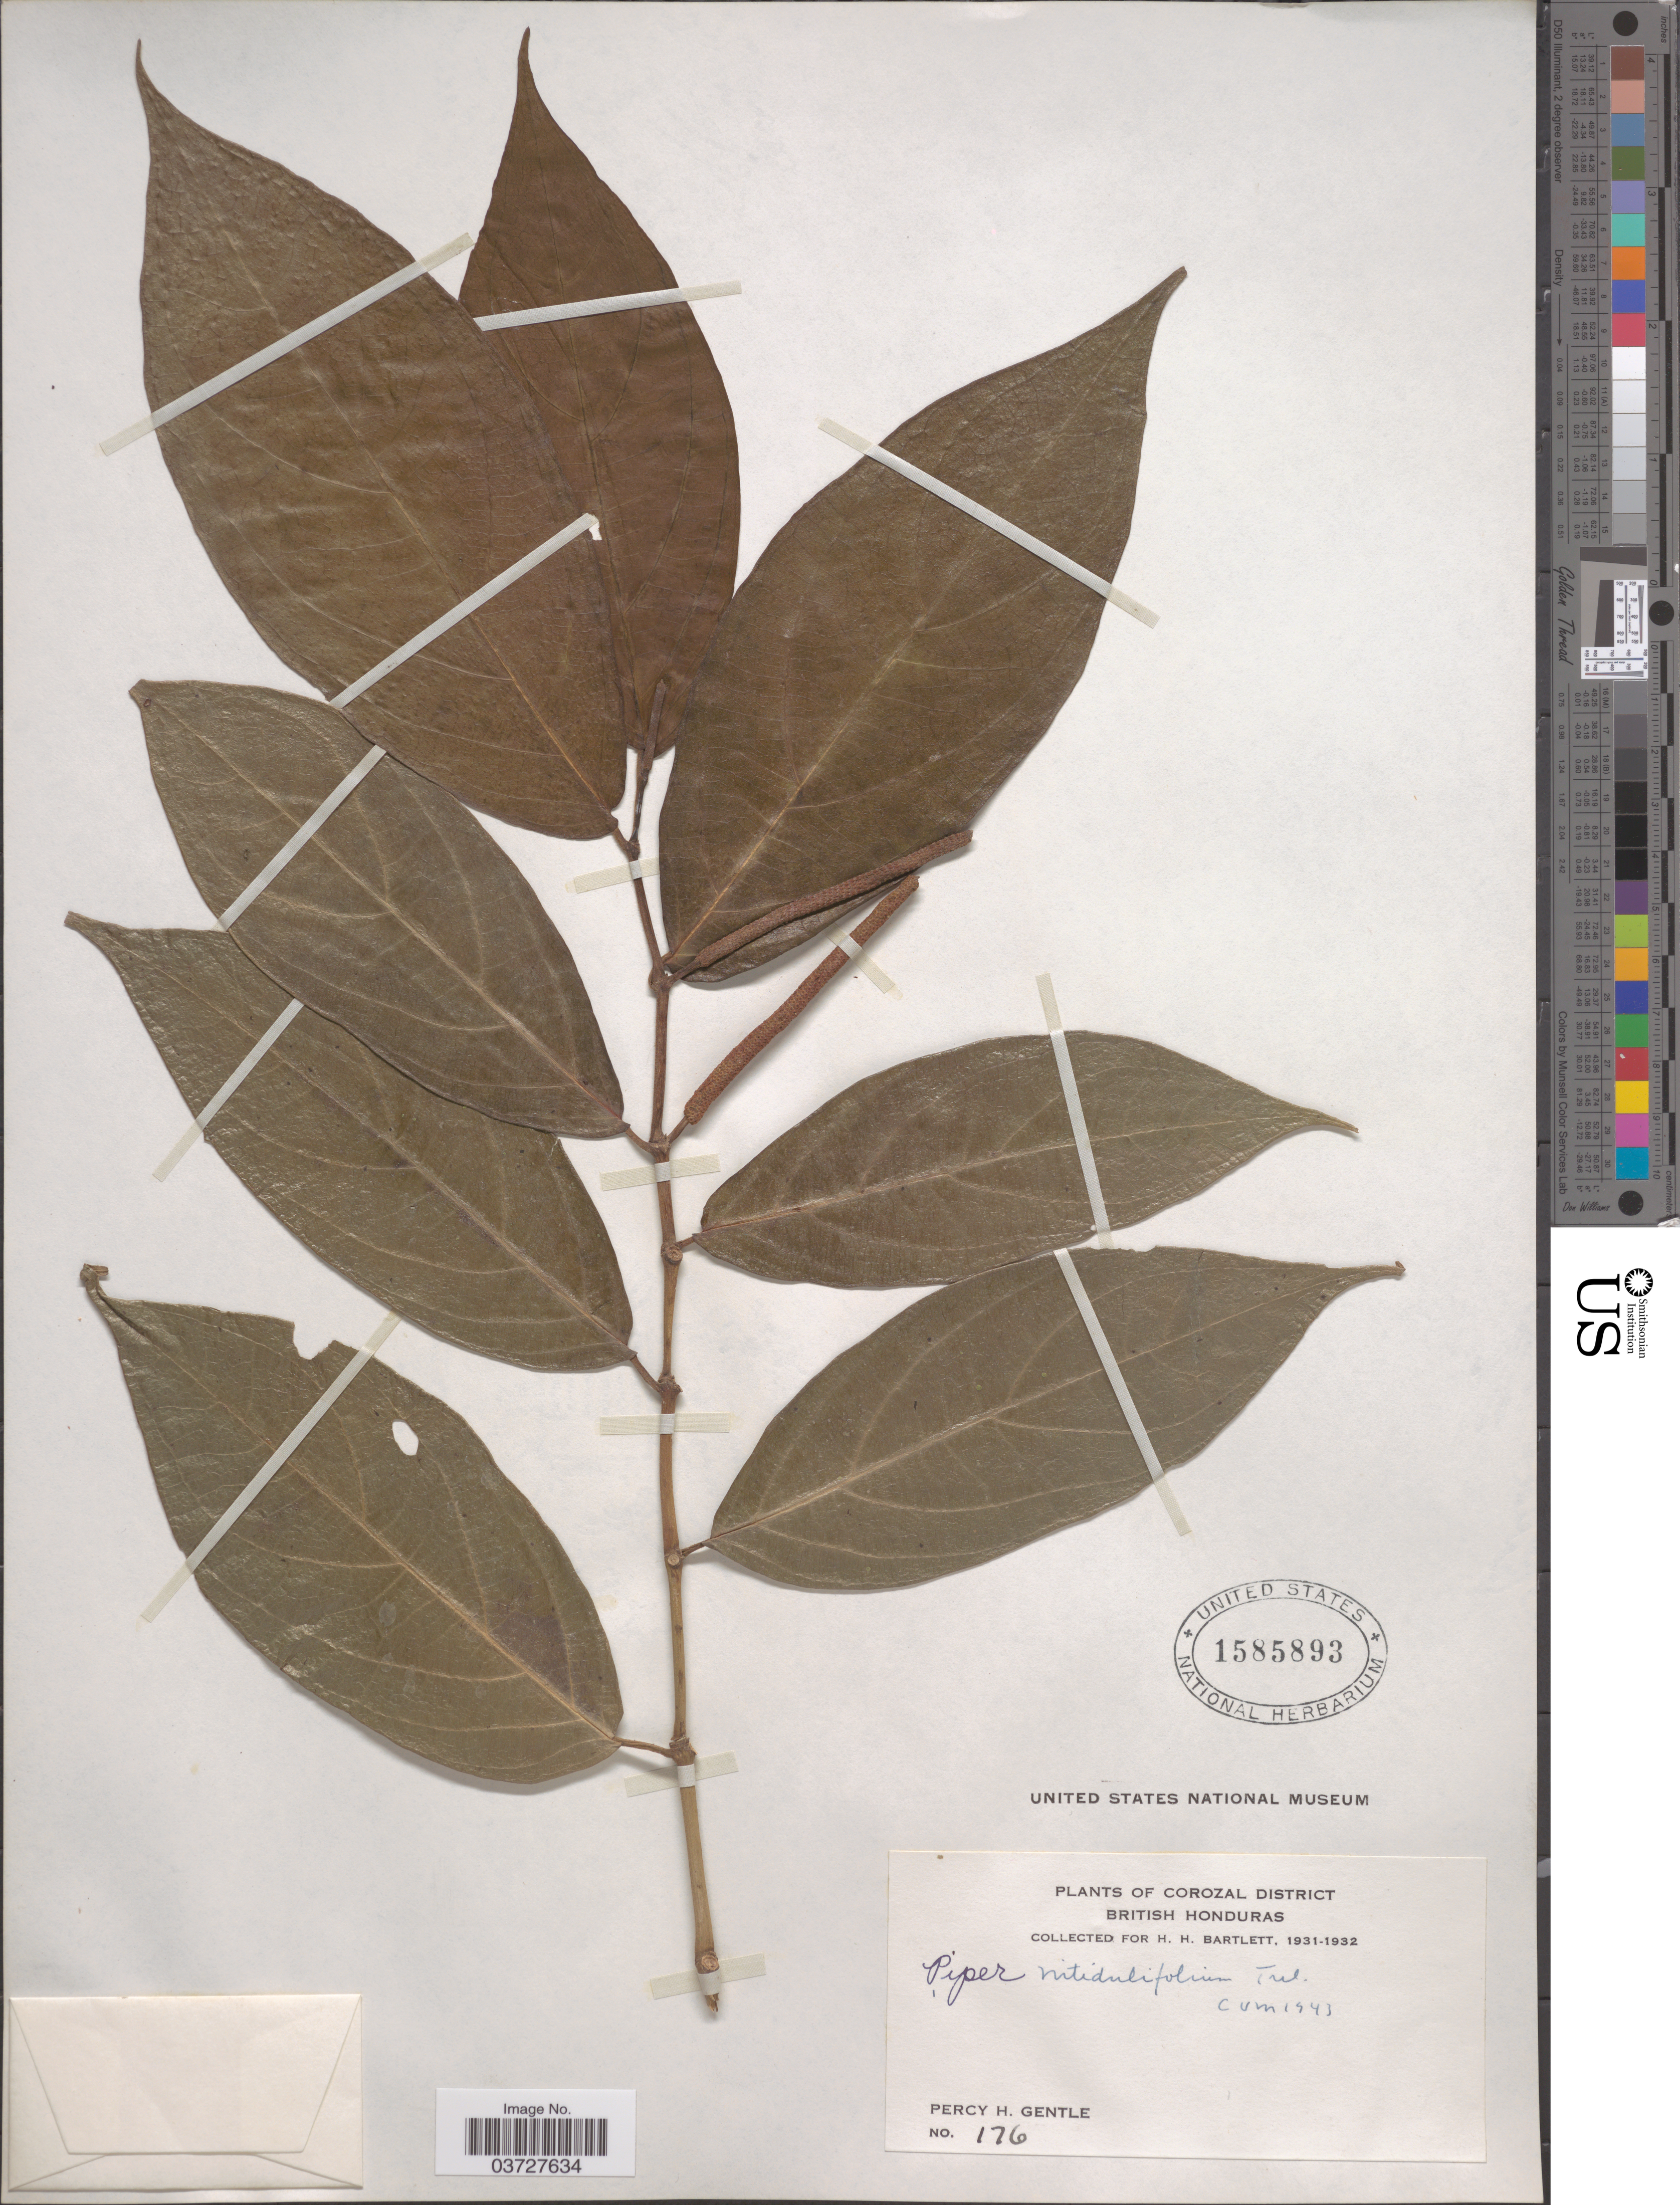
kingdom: Plantae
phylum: Tracheophyta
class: Magnoliopsida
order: Piperales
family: Piperaceae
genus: Piper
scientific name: Piper nitidulifolium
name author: Trel.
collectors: P. H. Gentle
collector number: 176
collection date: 1931/1932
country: Belize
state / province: Corozal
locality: Corozal District. British Honduras.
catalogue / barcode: US 1585893